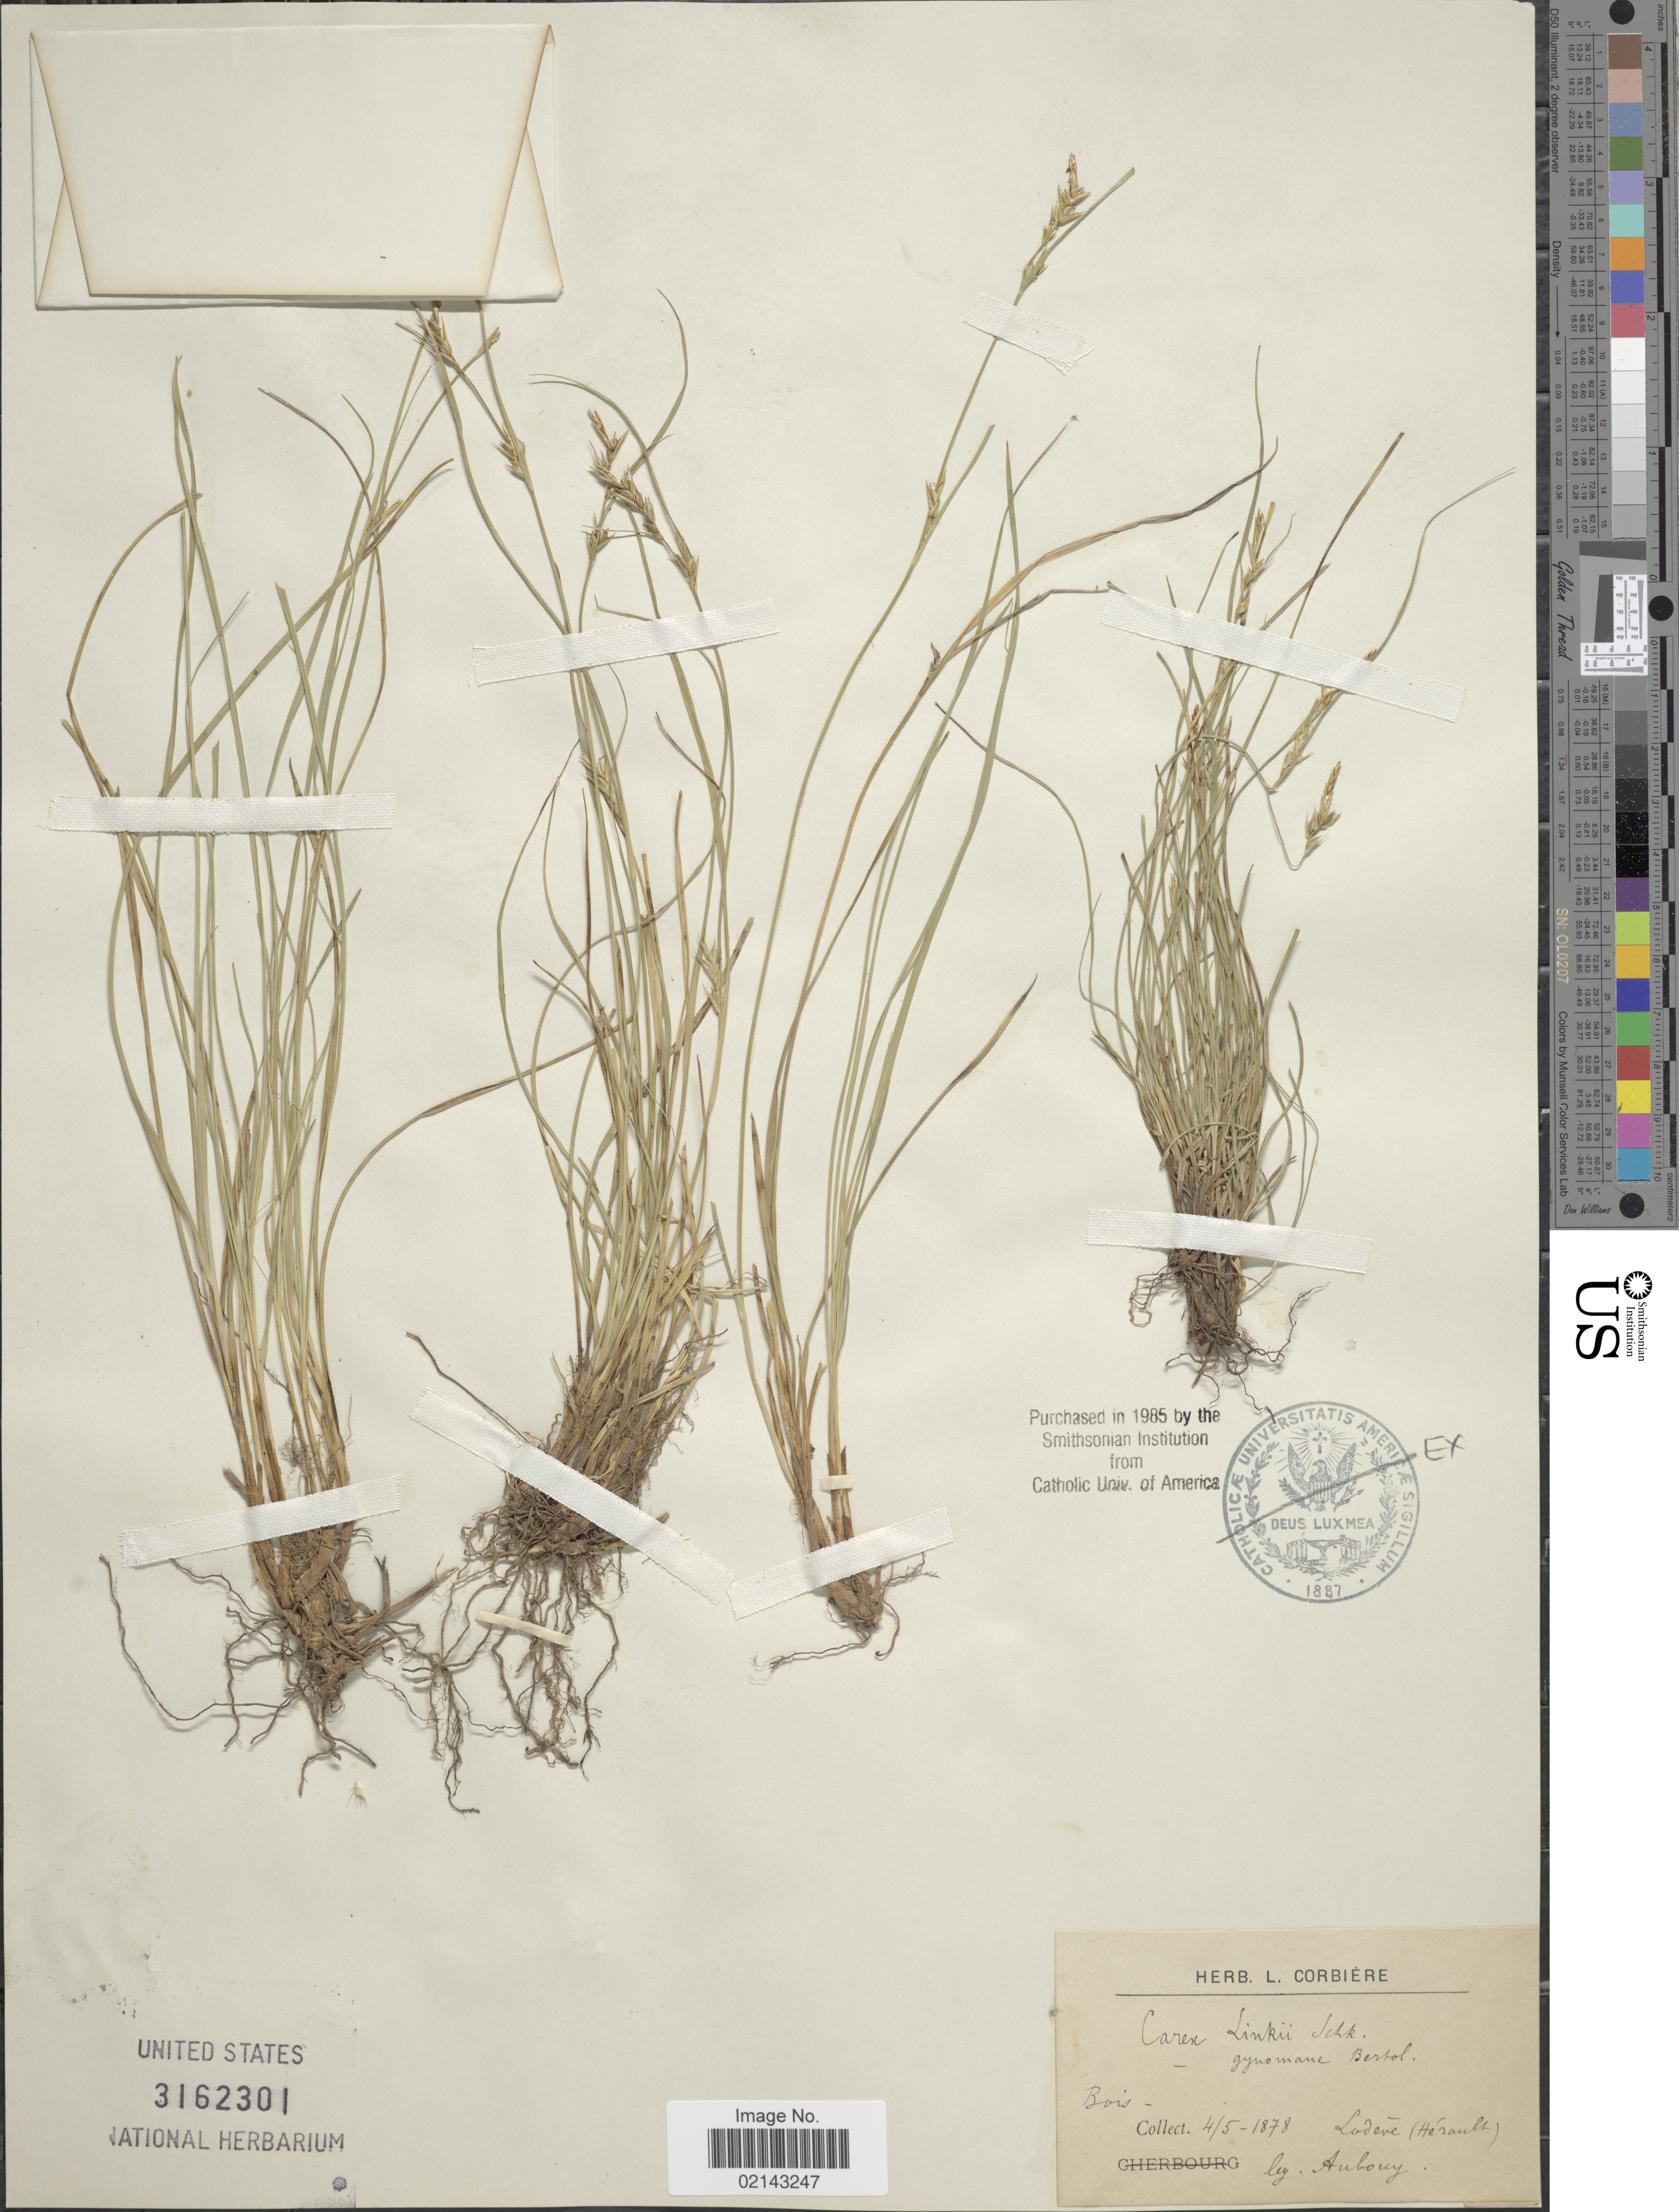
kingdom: Plantae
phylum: Tracheophyta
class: Liliopsida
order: Poales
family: Cyperaceae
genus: Carex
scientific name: Carex distachya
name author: Desf.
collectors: -. Anbouy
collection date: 1878-05-04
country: France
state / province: Occitanie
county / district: Hérault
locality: Bois - Lodéve (Hérault)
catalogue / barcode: US 3162301